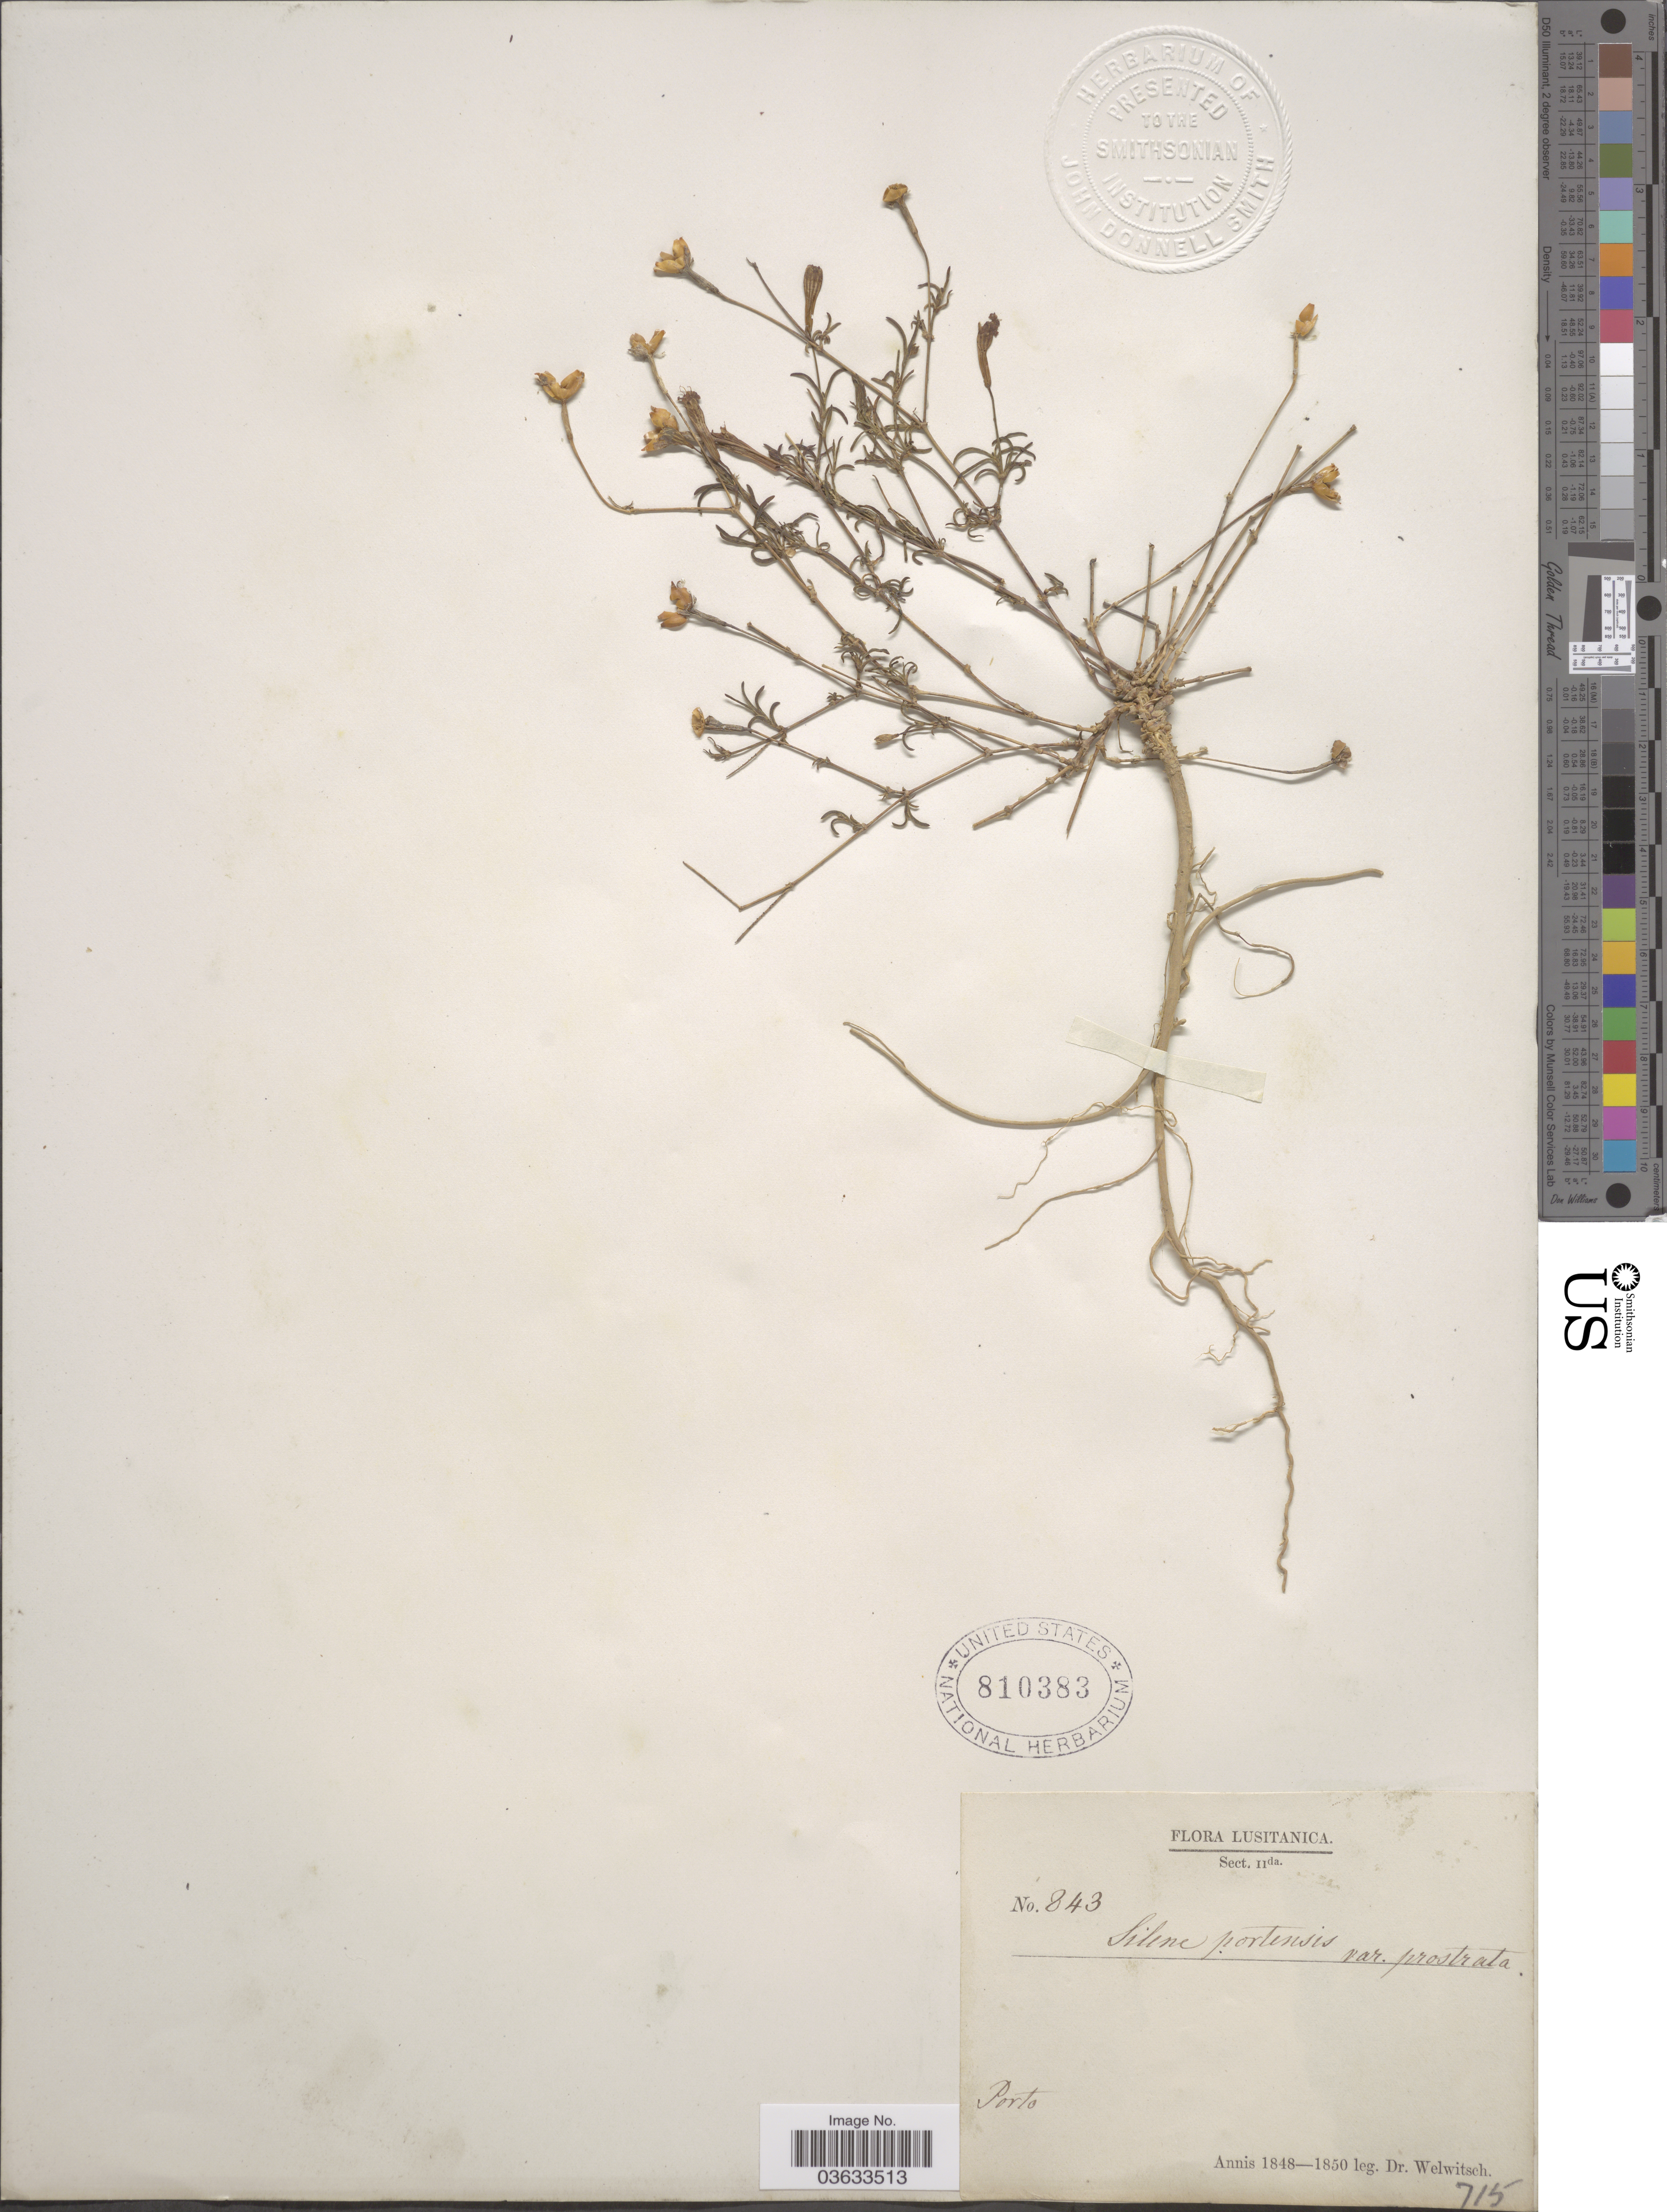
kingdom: Plantae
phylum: Tracheophyta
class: Magnoliopsida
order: Caryophyllales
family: Caryophyllaceae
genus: Silene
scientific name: Silene portensis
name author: L.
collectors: -. Welwitsch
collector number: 843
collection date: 1848/1850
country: Portugal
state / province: Porto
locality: Lusitanica. Porto.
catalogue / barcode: US 810383